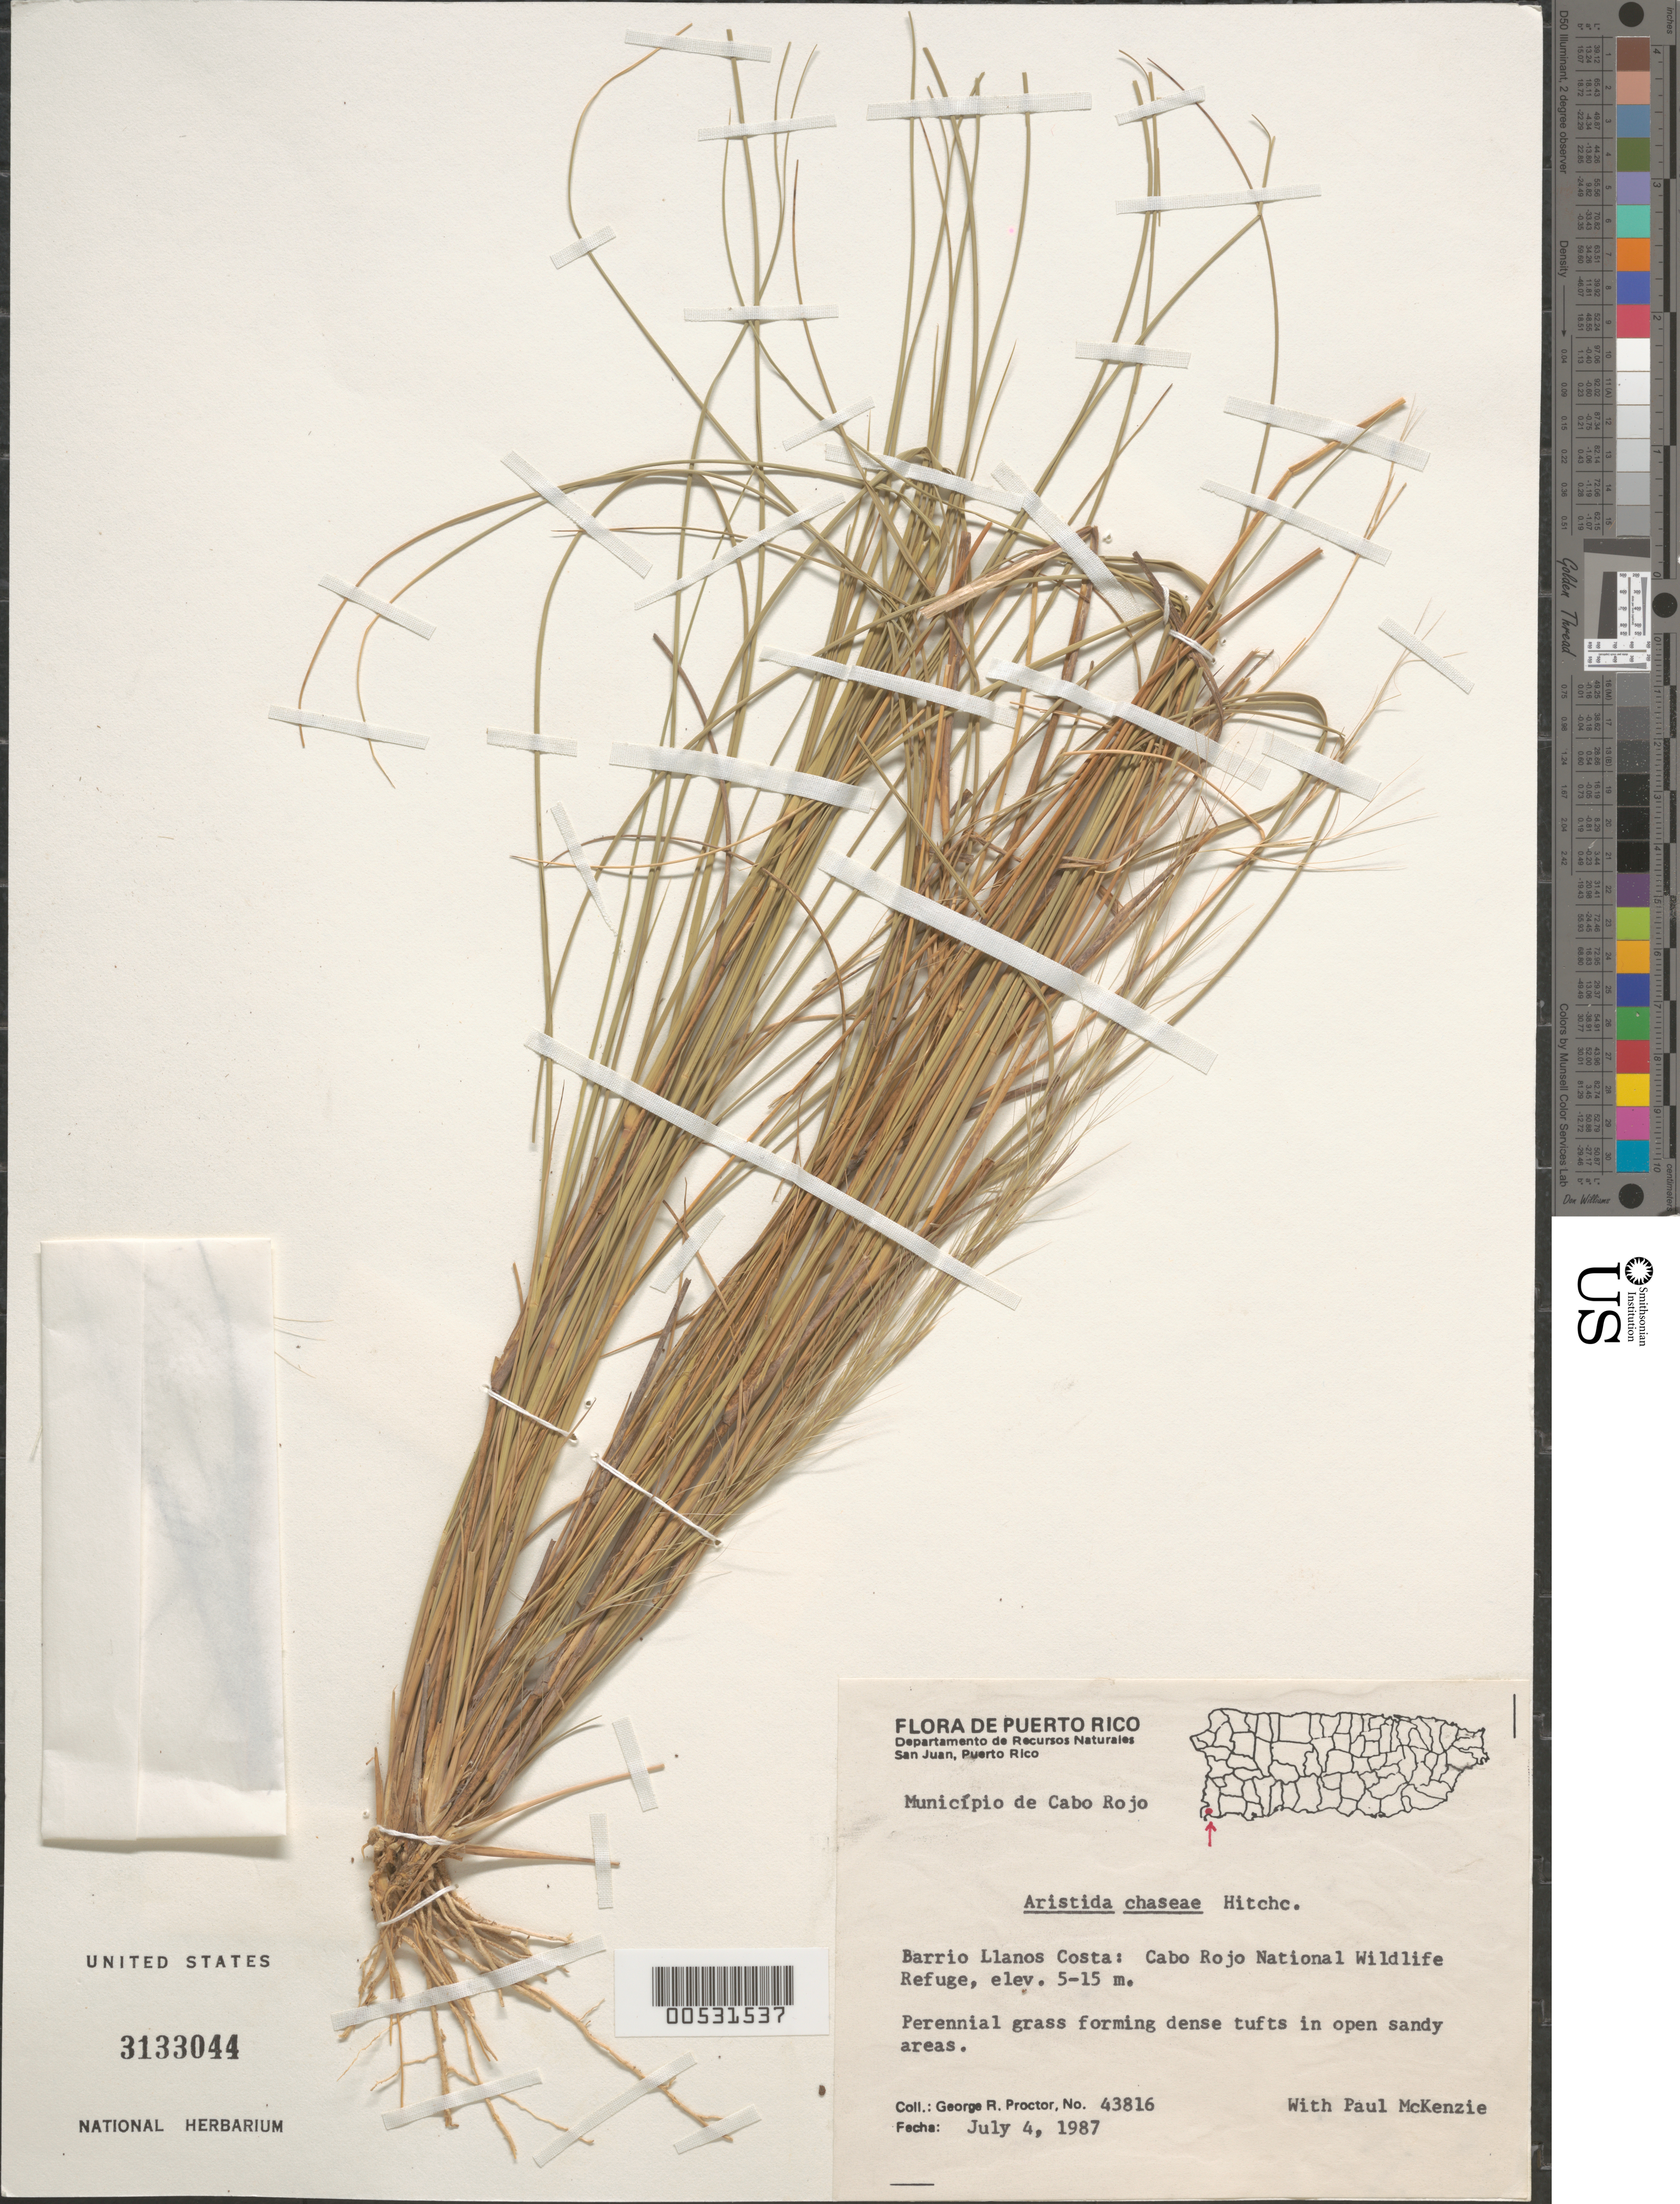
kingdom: Plantae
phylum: Tracheophyta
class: Liliopsida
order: Poales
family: Poaceae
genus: Aristida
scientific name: Aristida chaseae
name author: Hitchc.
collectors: G. R. Proctor & P. McKenzie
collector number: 43816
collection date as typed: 04 Jul 1987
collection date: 1987-07-04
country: Puerto Rico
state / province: Cabo Rojo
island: Greater Antilles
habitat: Perennial grass forming dense tufts in open sandy areas.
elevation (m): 5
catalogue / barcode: US 3133044